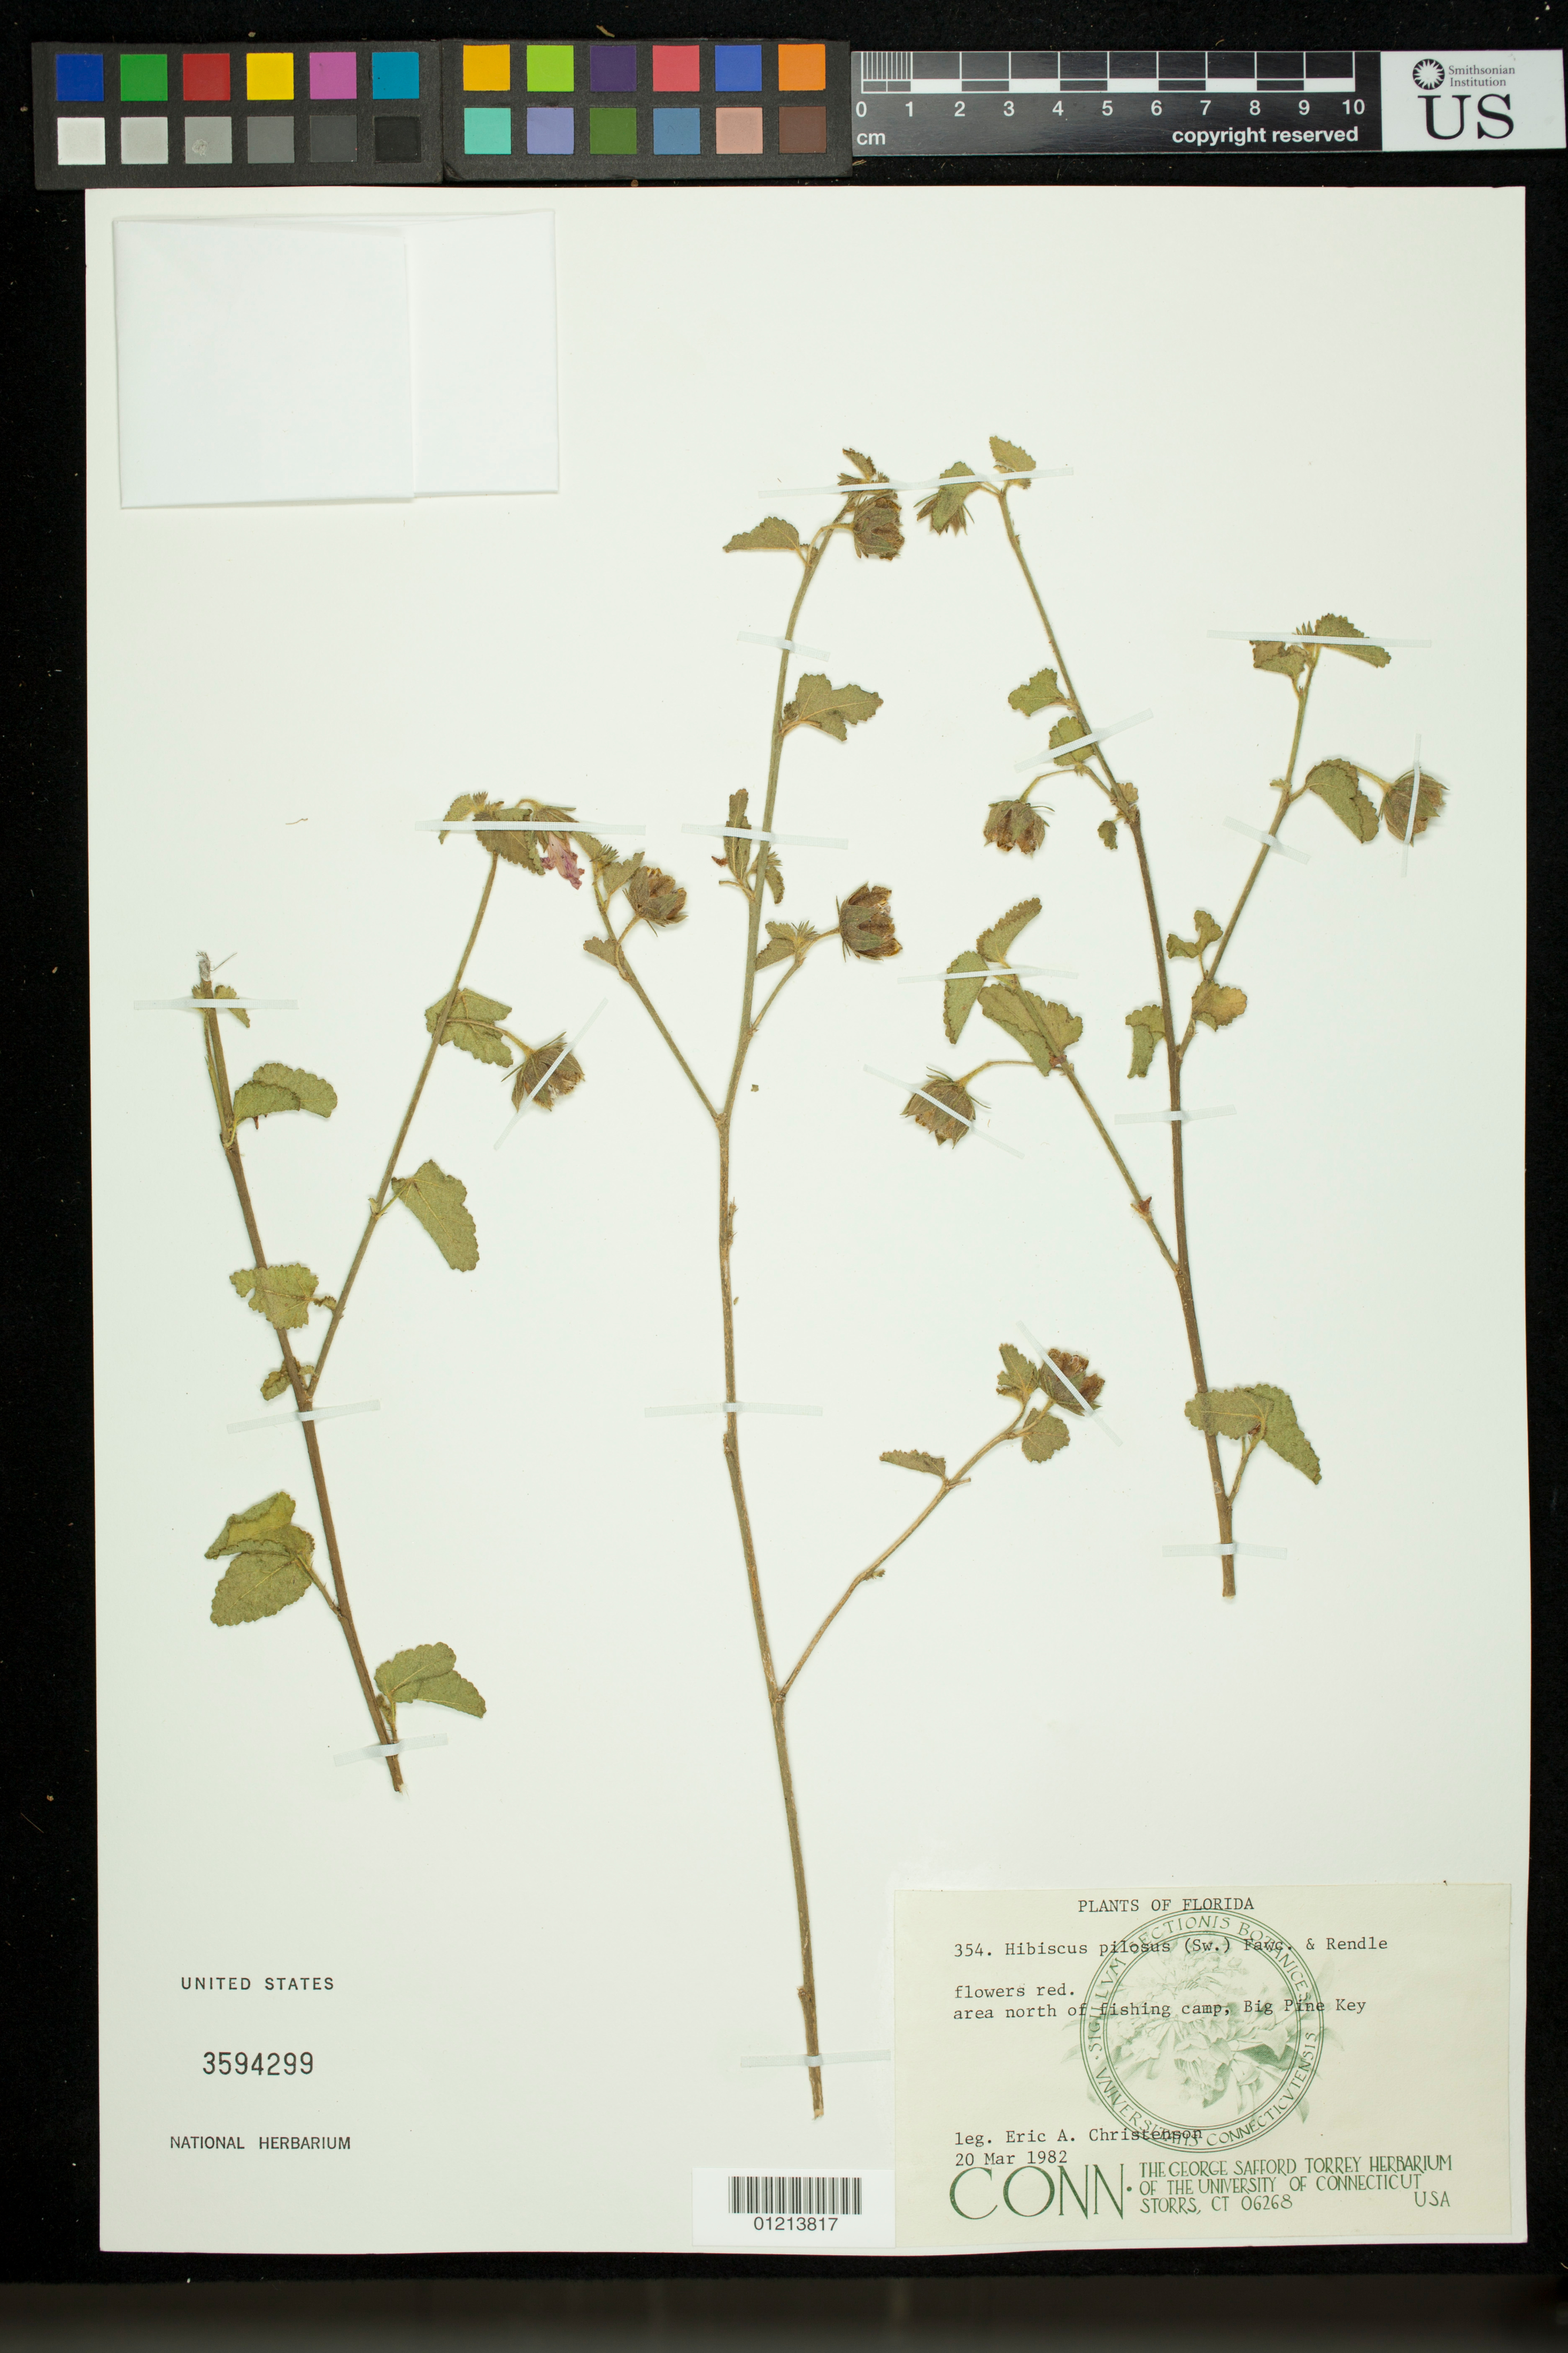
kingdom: Plantae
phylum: Tracheophyta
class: Magnoliopsida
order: Malvales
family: Malvaceae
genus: Hibiscus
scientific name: Hibiscus pilosus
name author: (Sw.) Fawc. & Rendle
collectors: E. A. Christenson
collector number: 354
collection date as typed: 20 Mar 1982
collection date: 1982-03-20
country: United States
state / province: Florida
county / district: Monroe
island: Big Pine Key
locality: Area north of fishing camp, Big Pine Key.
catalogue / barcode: US 3594299